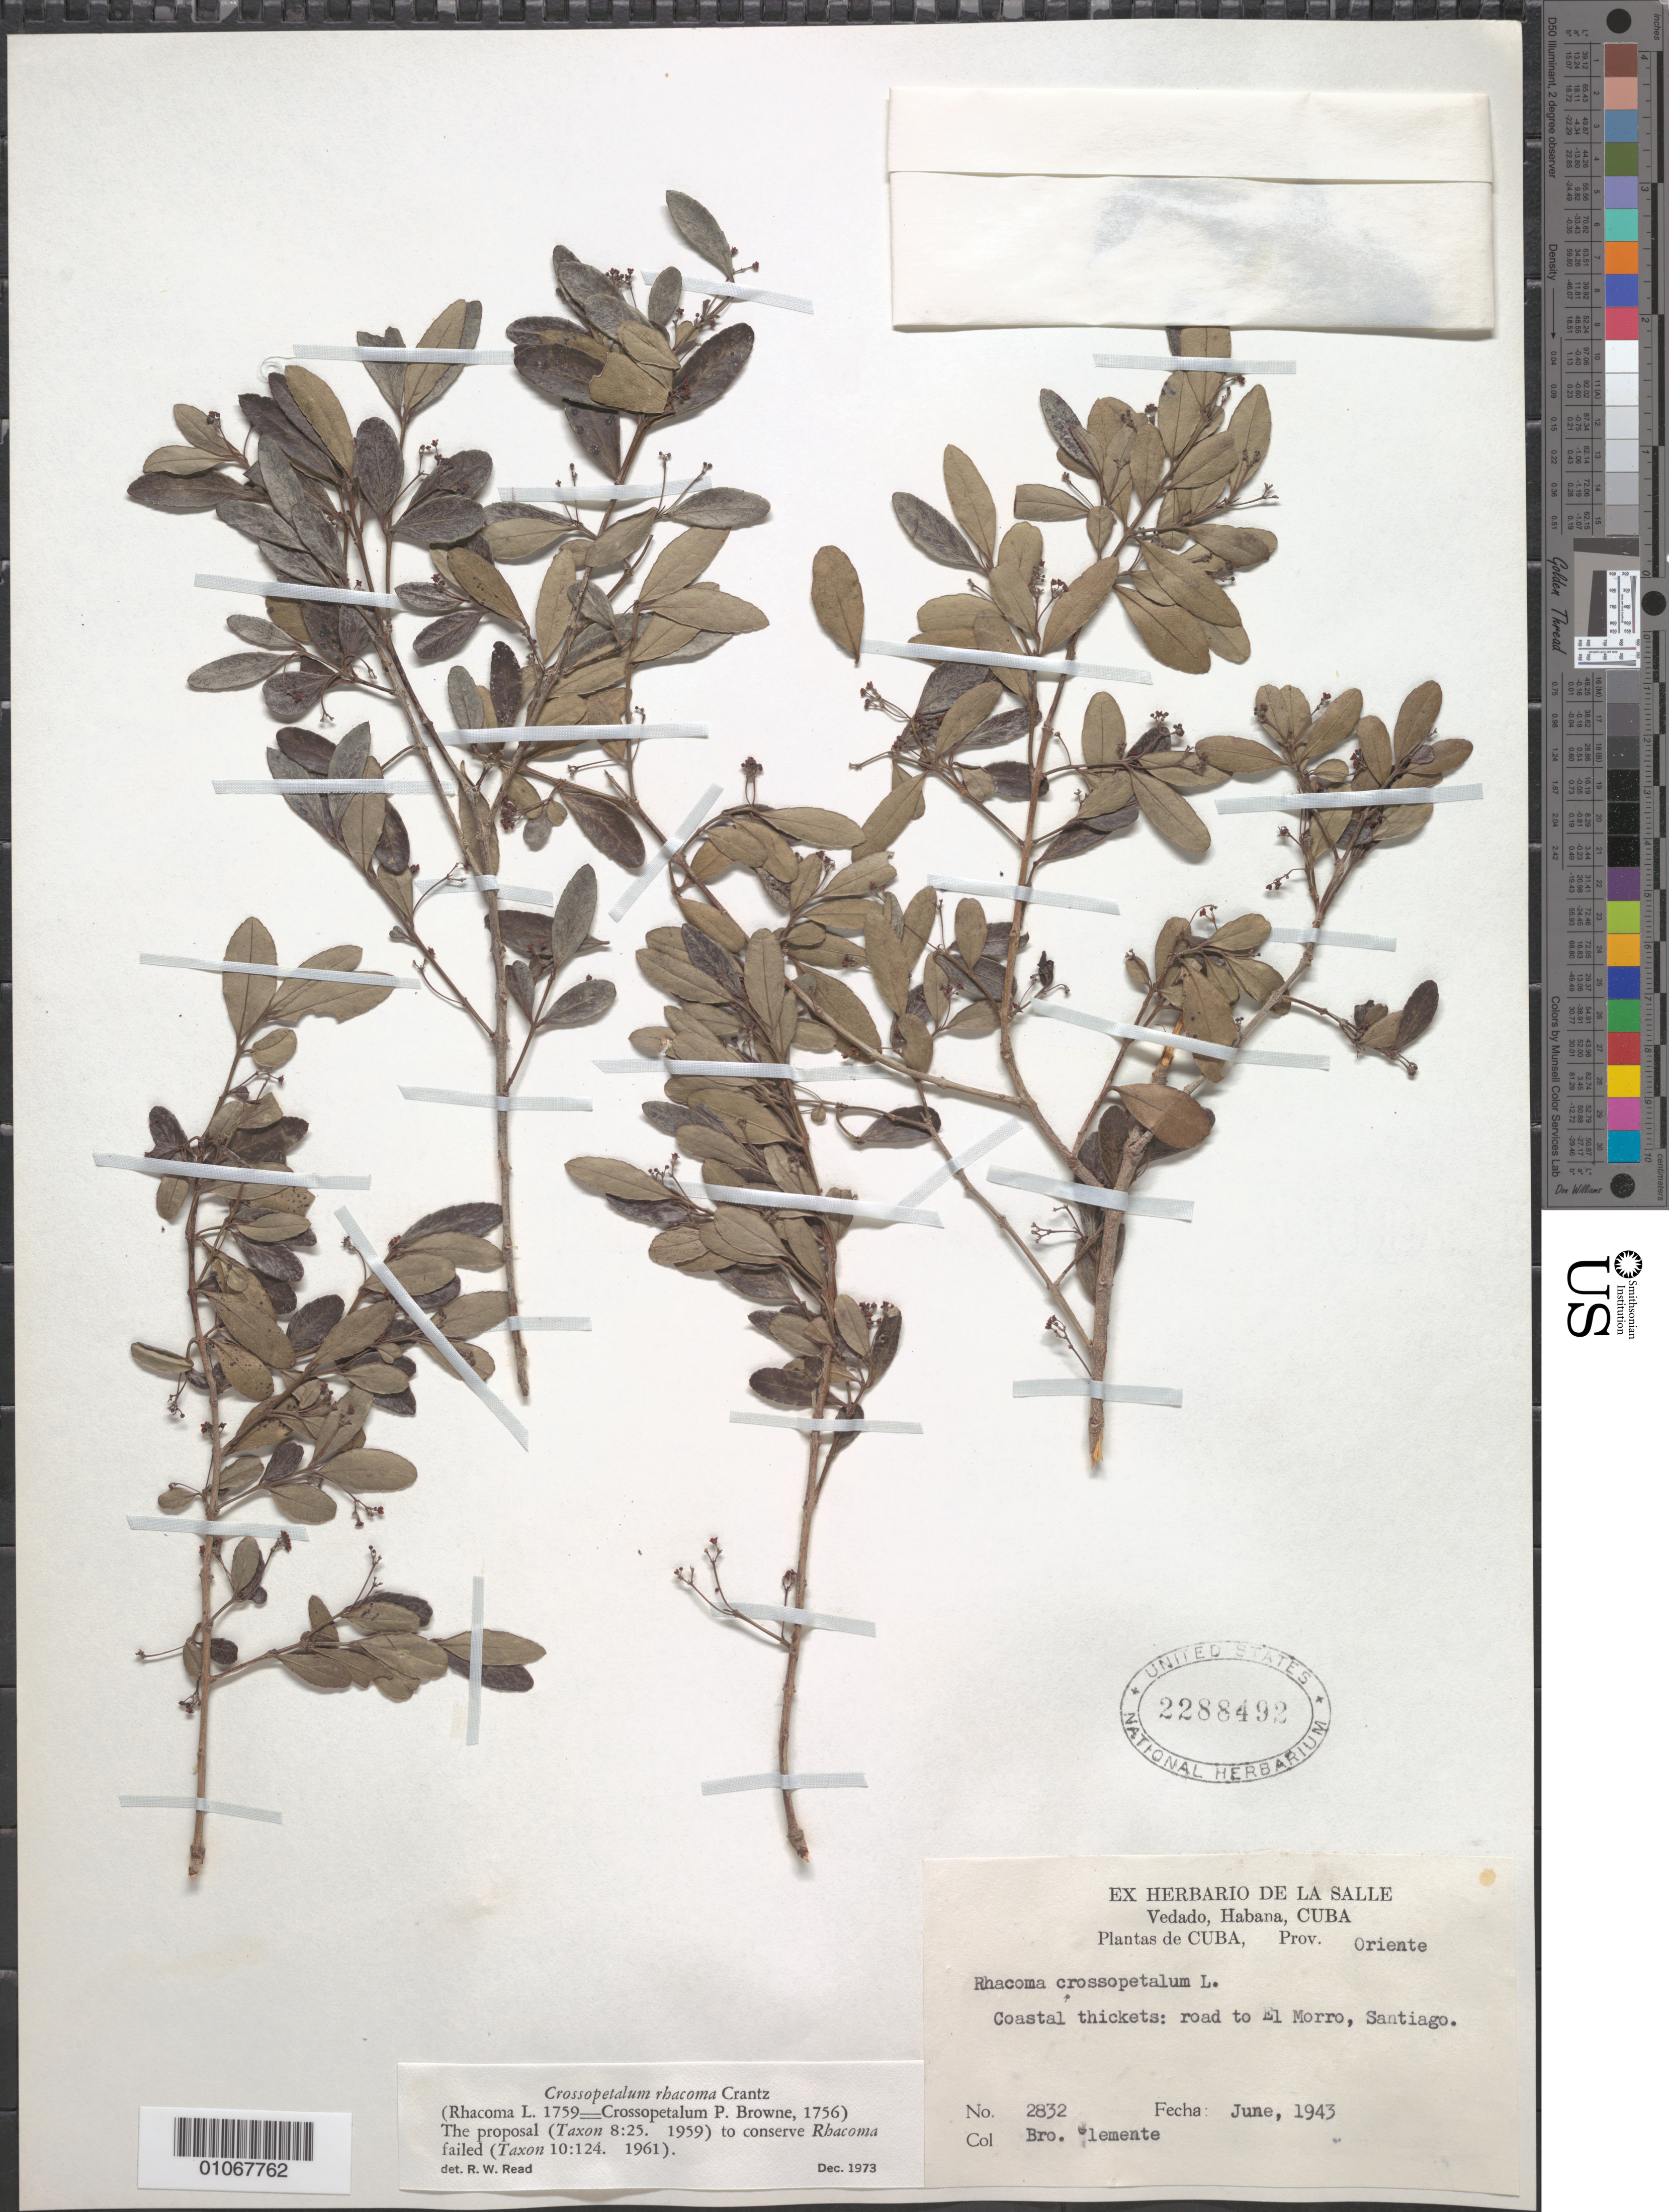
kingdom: Plantae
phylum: Tracheophyta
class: Magnoliopsida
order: Celastrales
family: Celastraceae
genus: Crossopetalum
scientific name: Crossopetalum rhacoma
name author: Crantz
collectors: Bro. Clemente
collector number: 2832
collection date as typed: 01 Jun 1943 to 30 Jun 1943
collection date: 1943-06-01/1943-06-30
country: Cuba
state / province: Santiago de Cuba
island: Cuba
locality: Coastal thickets: road to El Morro, Santiago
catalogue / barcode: US 2288492